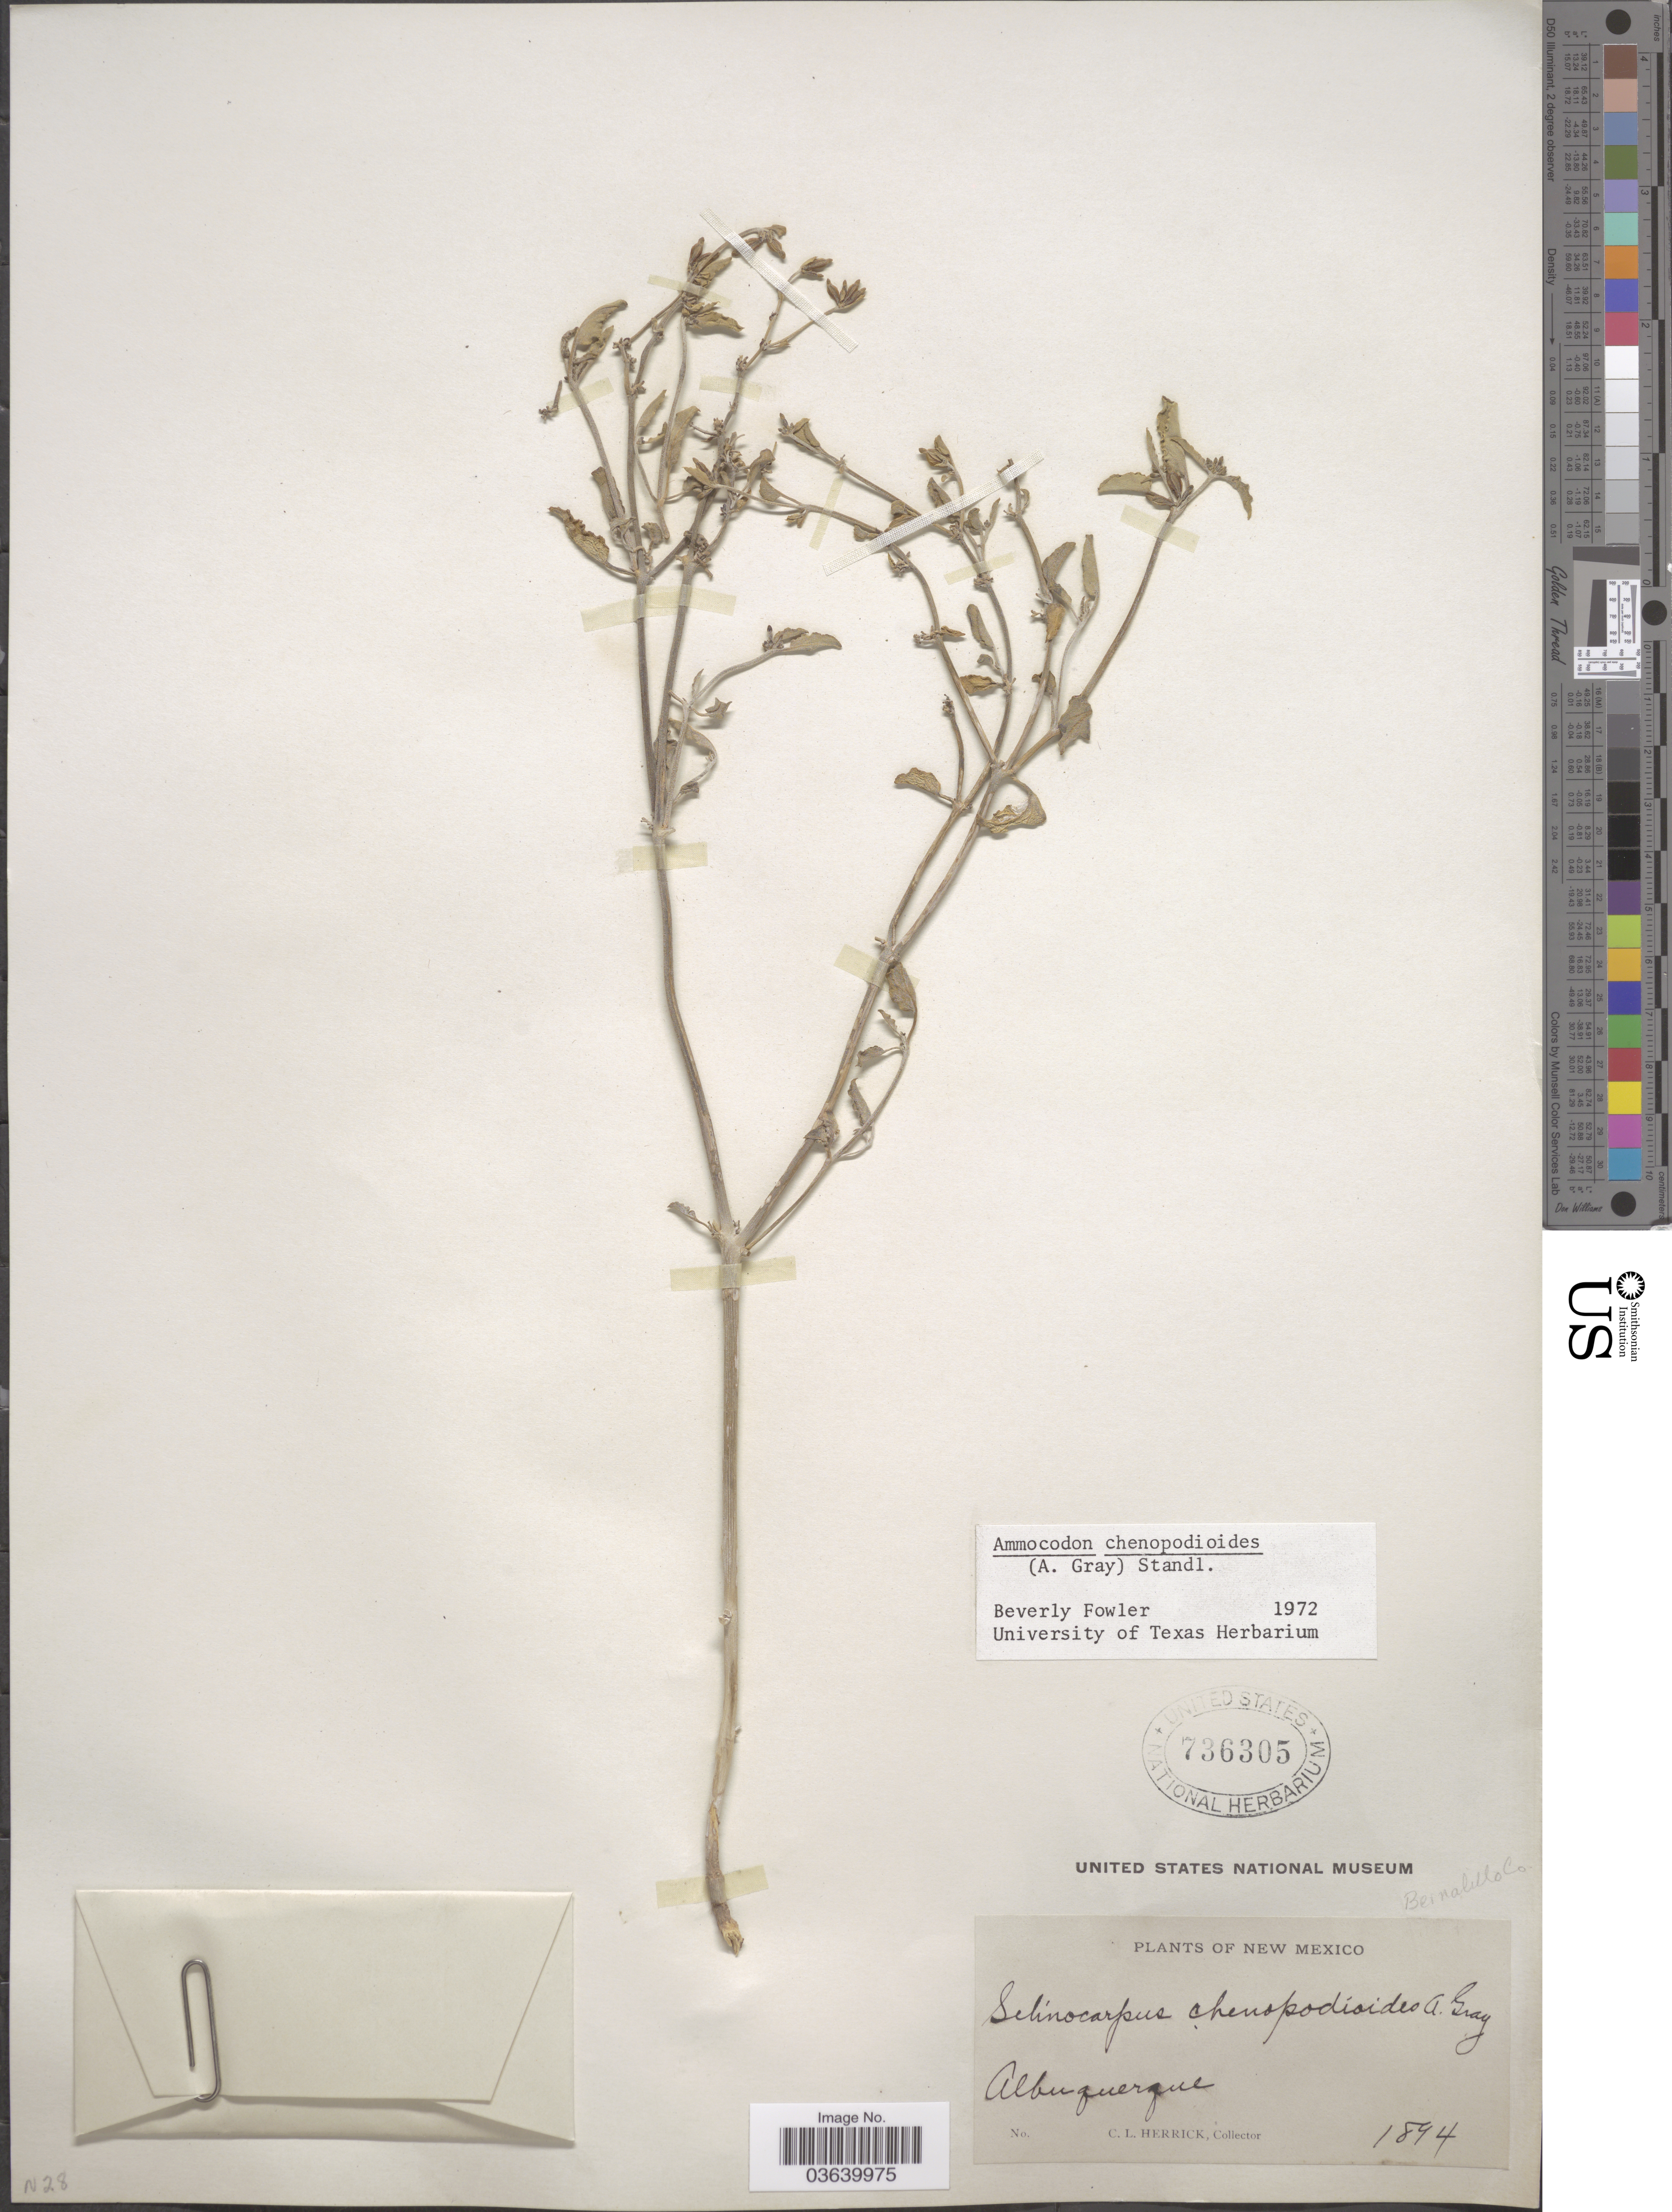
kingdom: Plantae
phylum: Tracheophyta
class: Magnoliopsida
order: Caryophyllales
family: Nyctaginaceae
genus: Acleisanthes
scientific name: Acleisanthes chenopodioides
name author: (A. Gray) R.A. Levin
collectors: C. Herrick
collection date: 1894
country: United States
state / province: New Mexico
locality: Albuquerque.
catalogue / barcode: US 736305